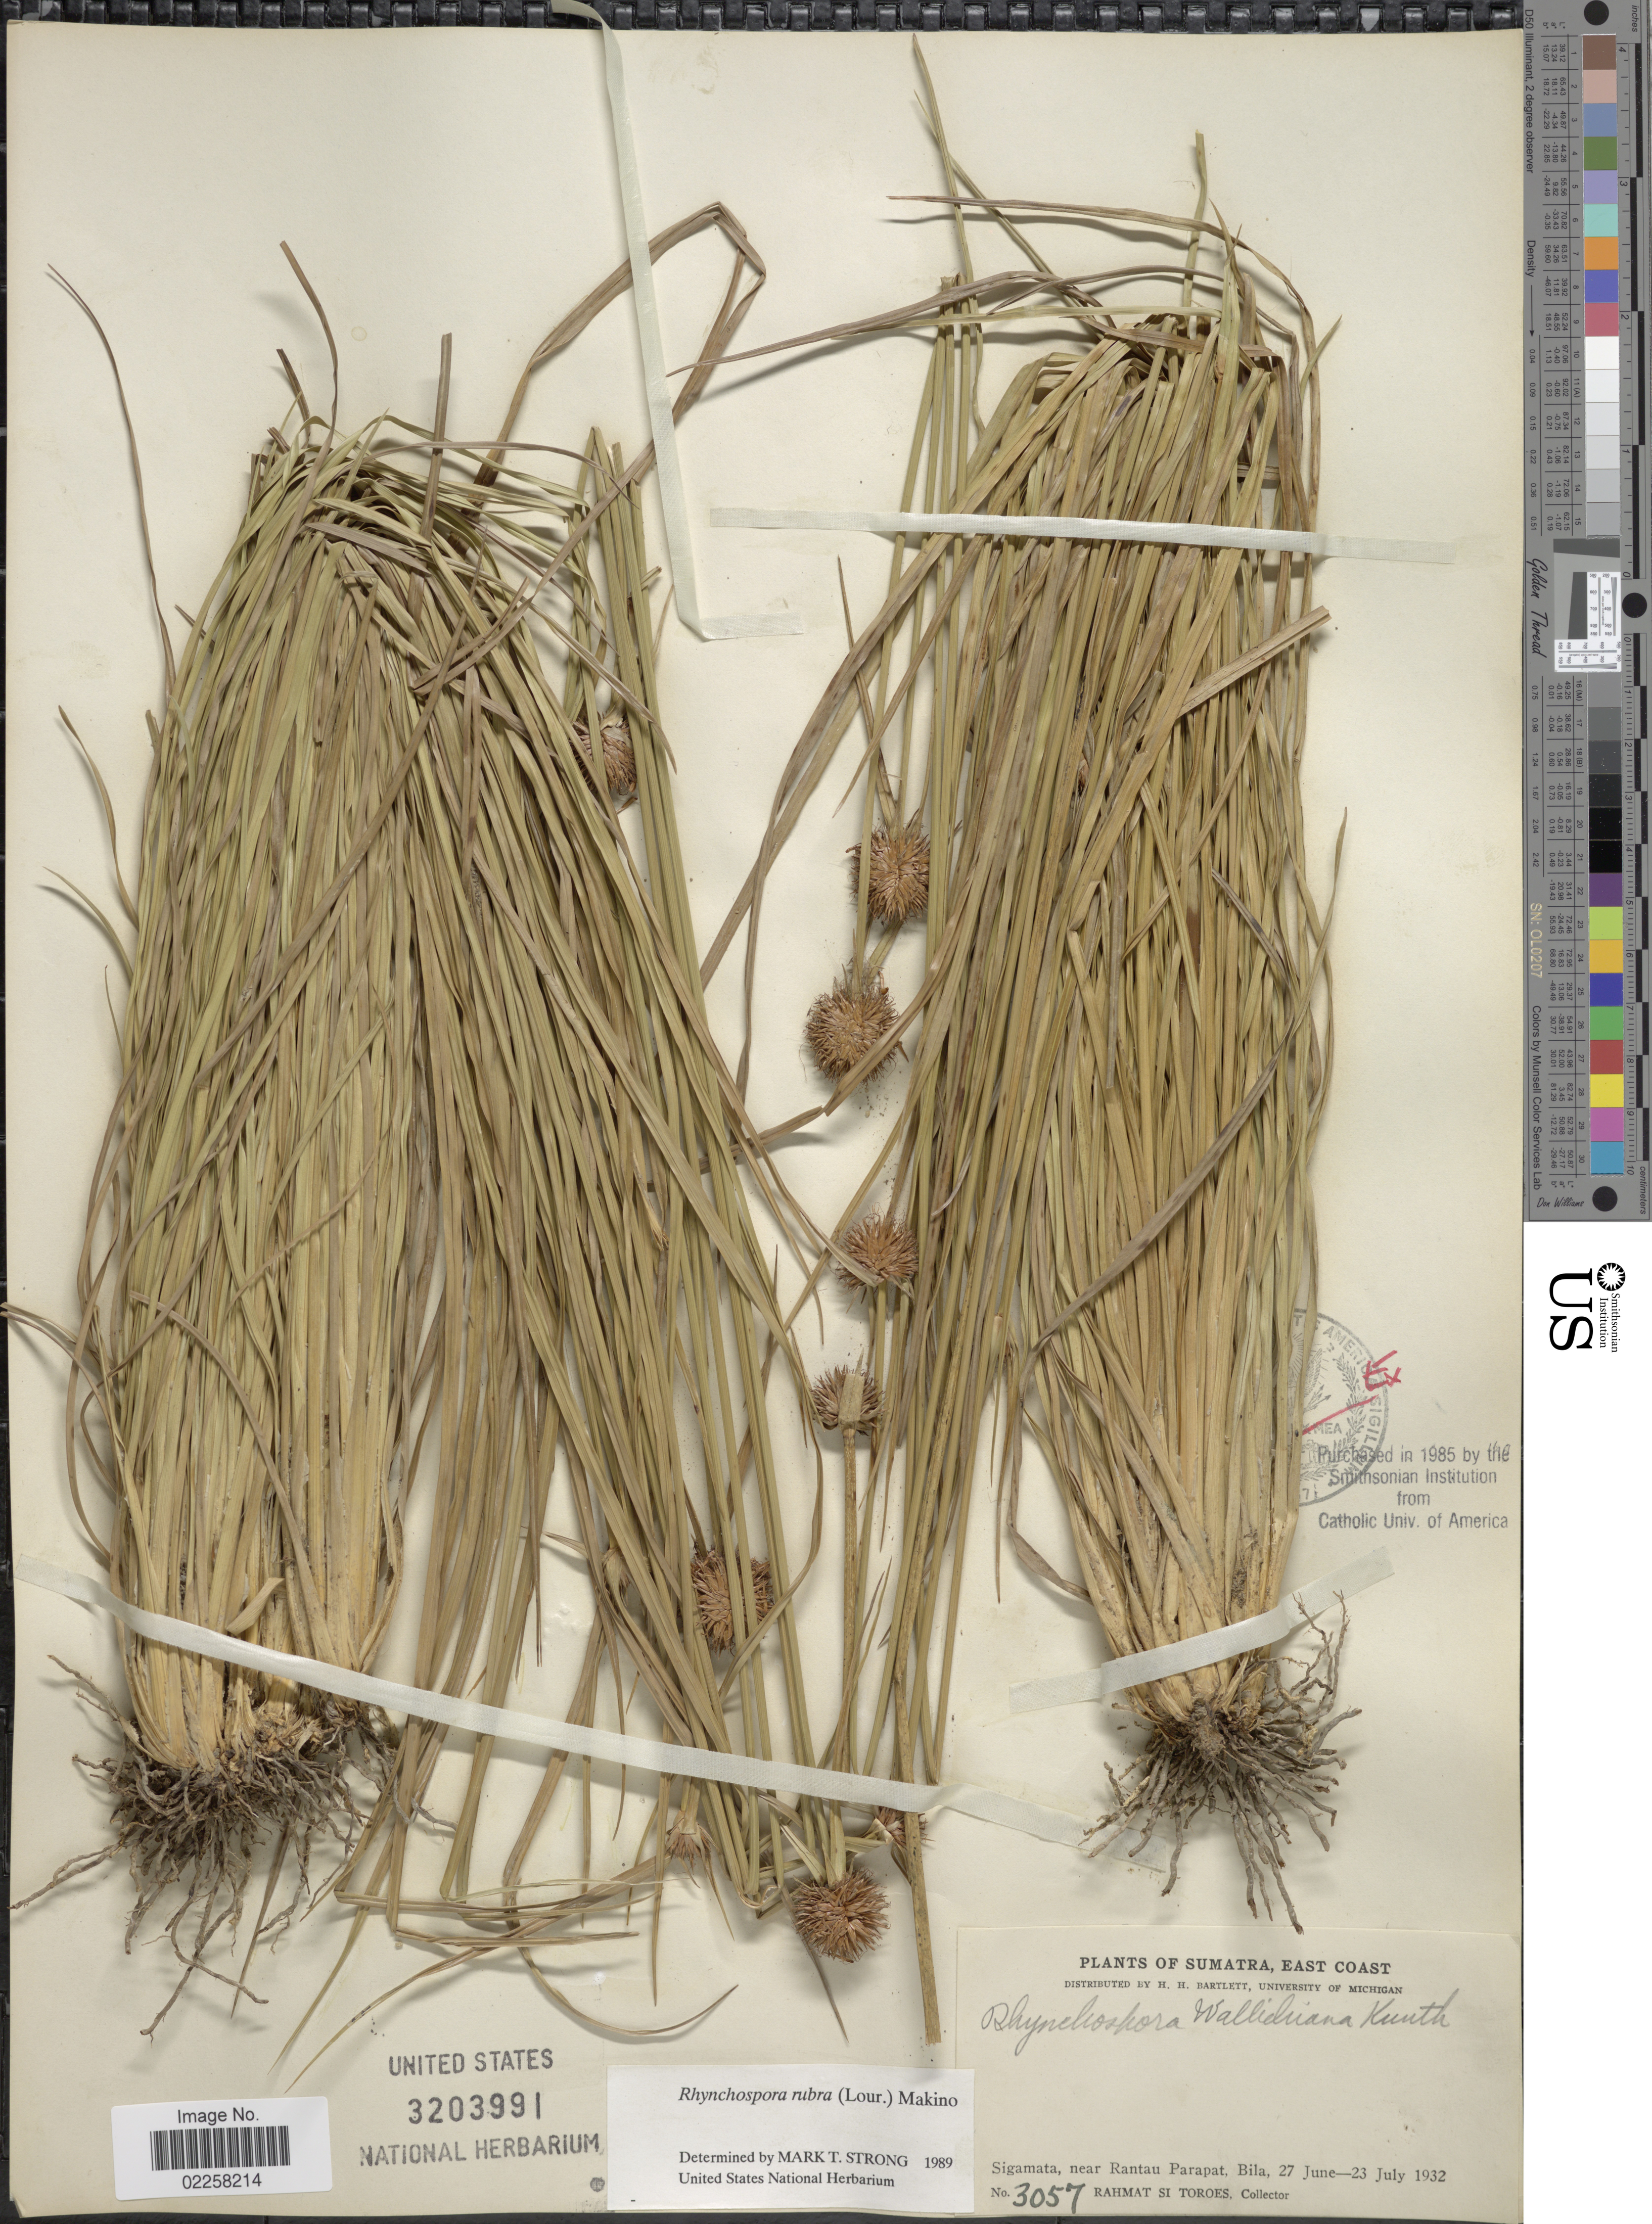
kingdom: Plantae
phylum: Tracheophyta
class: Liliopsida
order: Poales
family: Cyperaceae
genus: Rhynchospora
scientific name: Rhynchospora rubra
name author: (Lour.) Makino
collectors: Rahmat Si Boeea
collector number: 3057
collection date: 1932-06-27/1932-07-23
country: Indonesia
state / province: Sumatra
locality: East Coast. Sigamata, near Rantau Parapat, Bila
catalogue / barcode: US 3203991